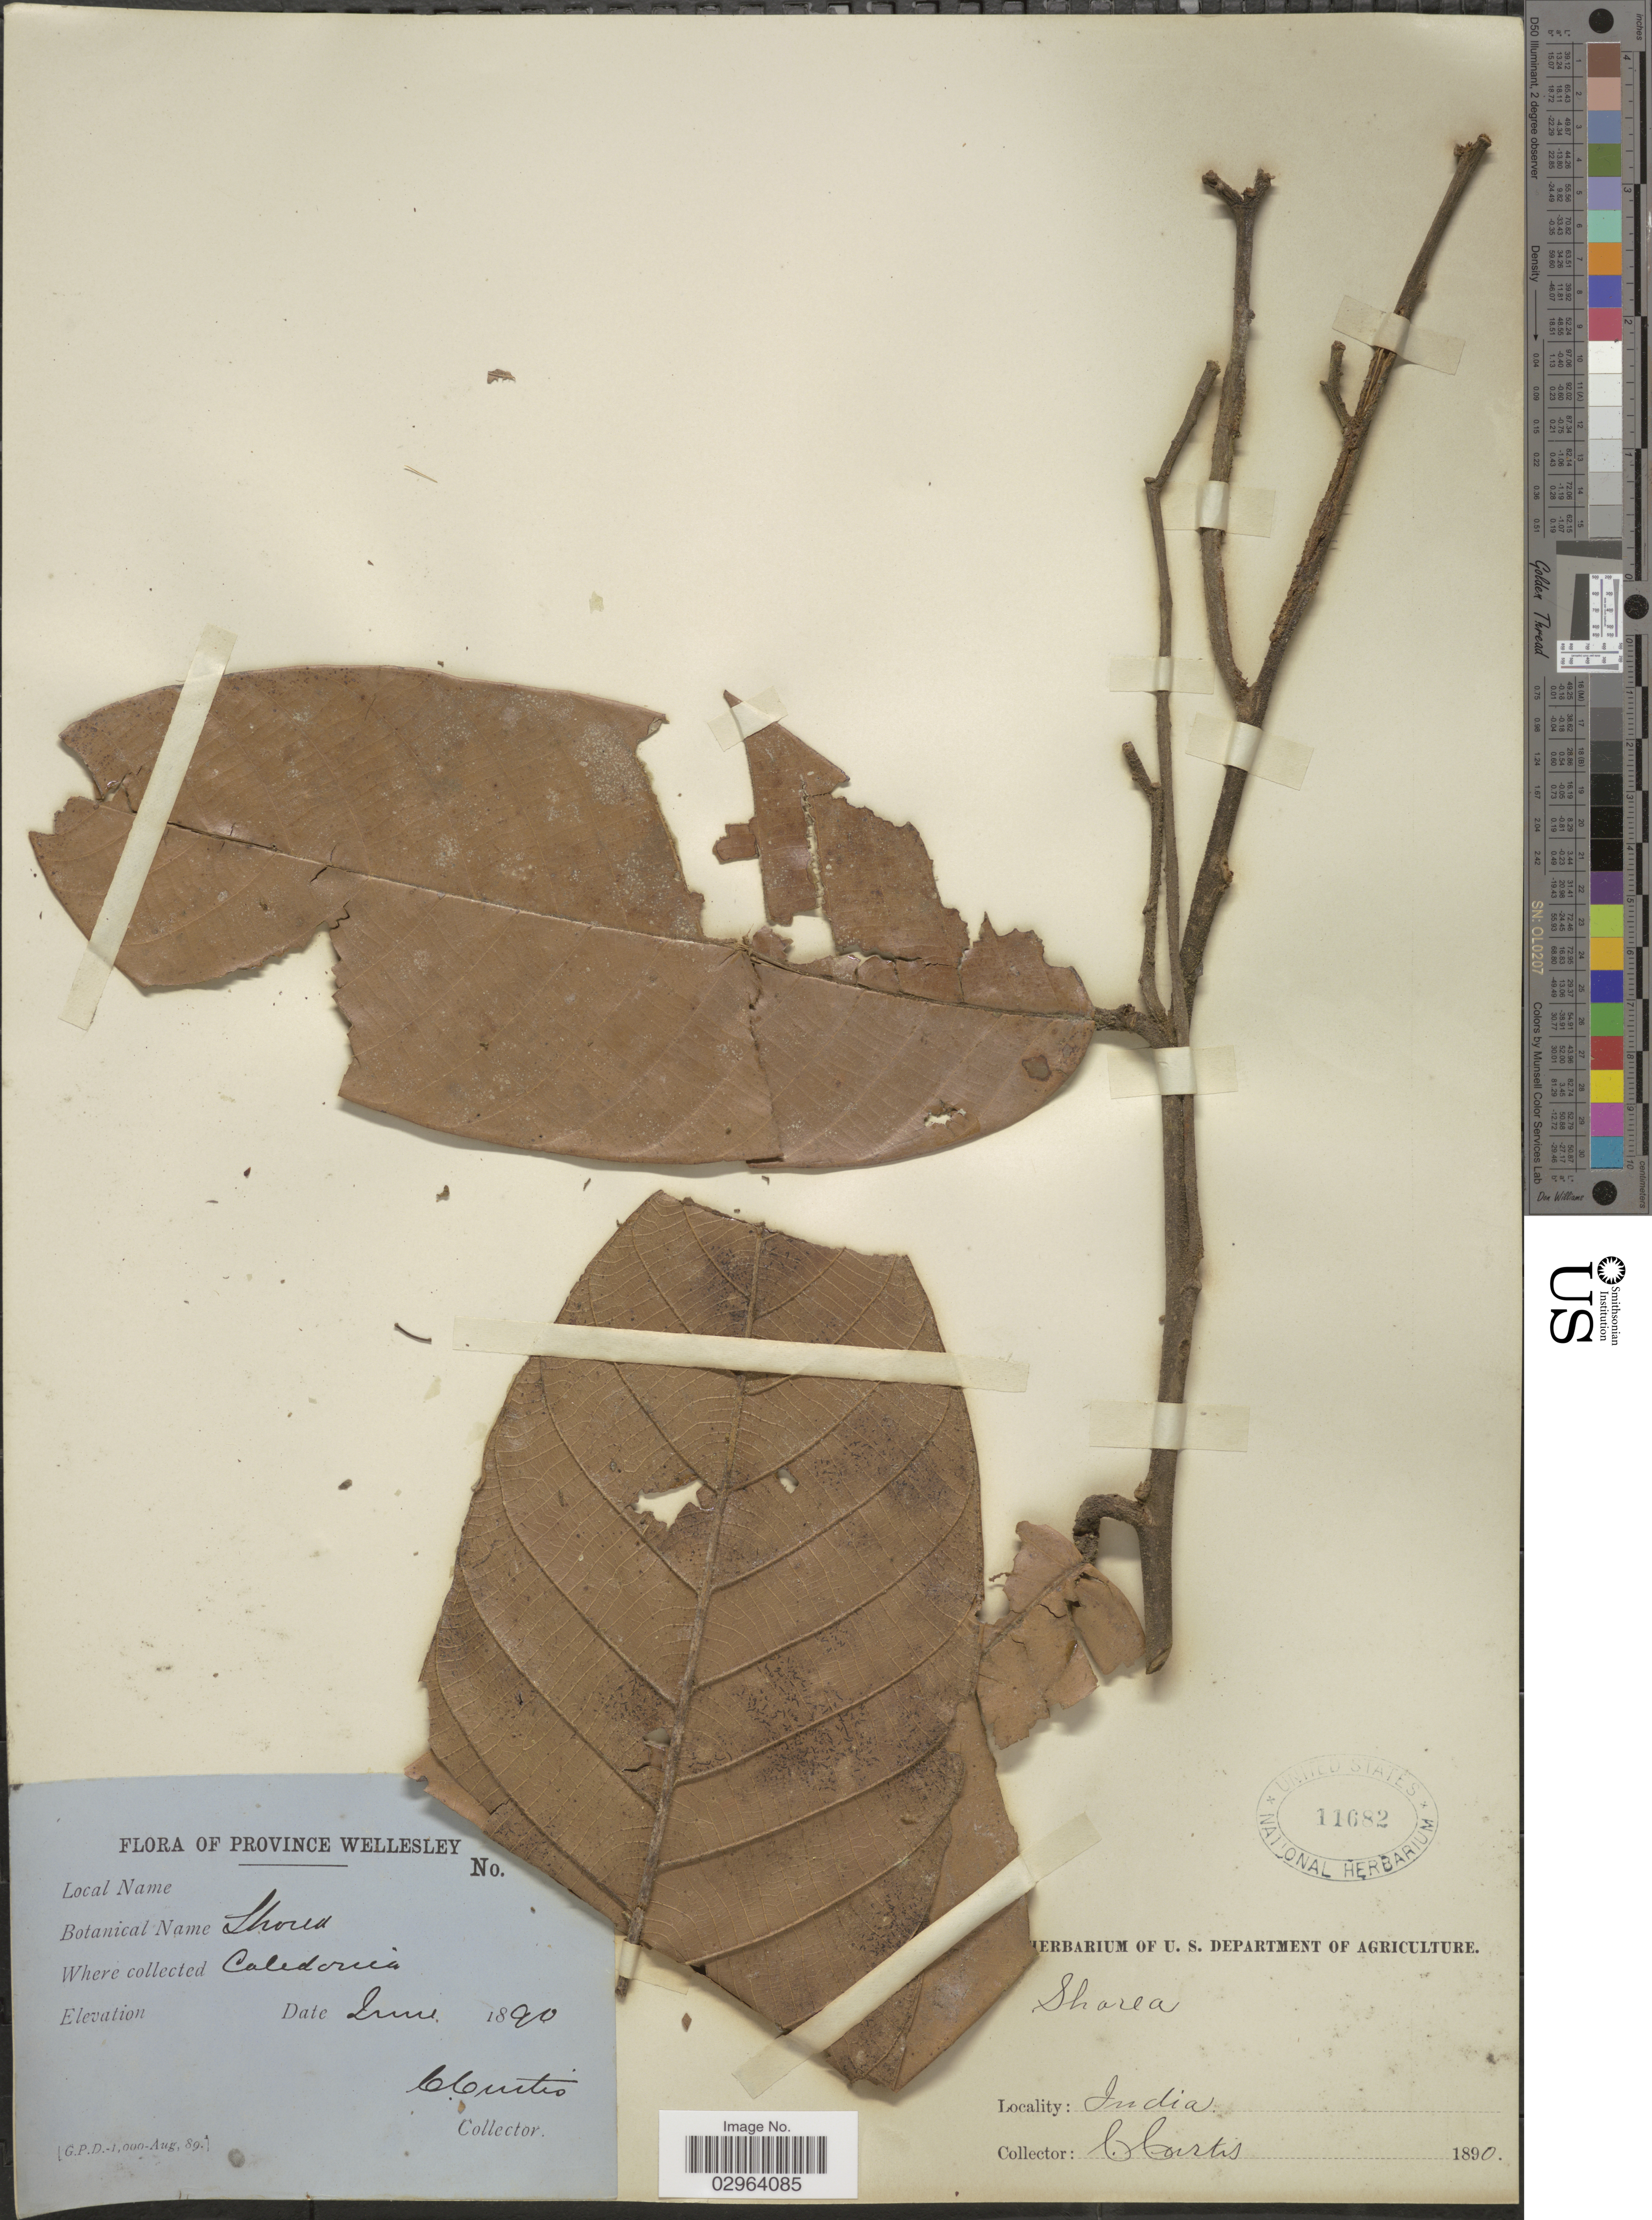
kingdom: Plantae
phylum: Tracheophyta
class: Magnoliopsida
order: Malvales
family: Dipterocarpaceae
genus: Shorea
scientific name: Shorea sp.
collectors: C. Curtis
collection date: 1890-06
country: Australia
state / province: Queensland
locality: Province Wellesley. Caledonia.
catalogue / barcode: US 11682